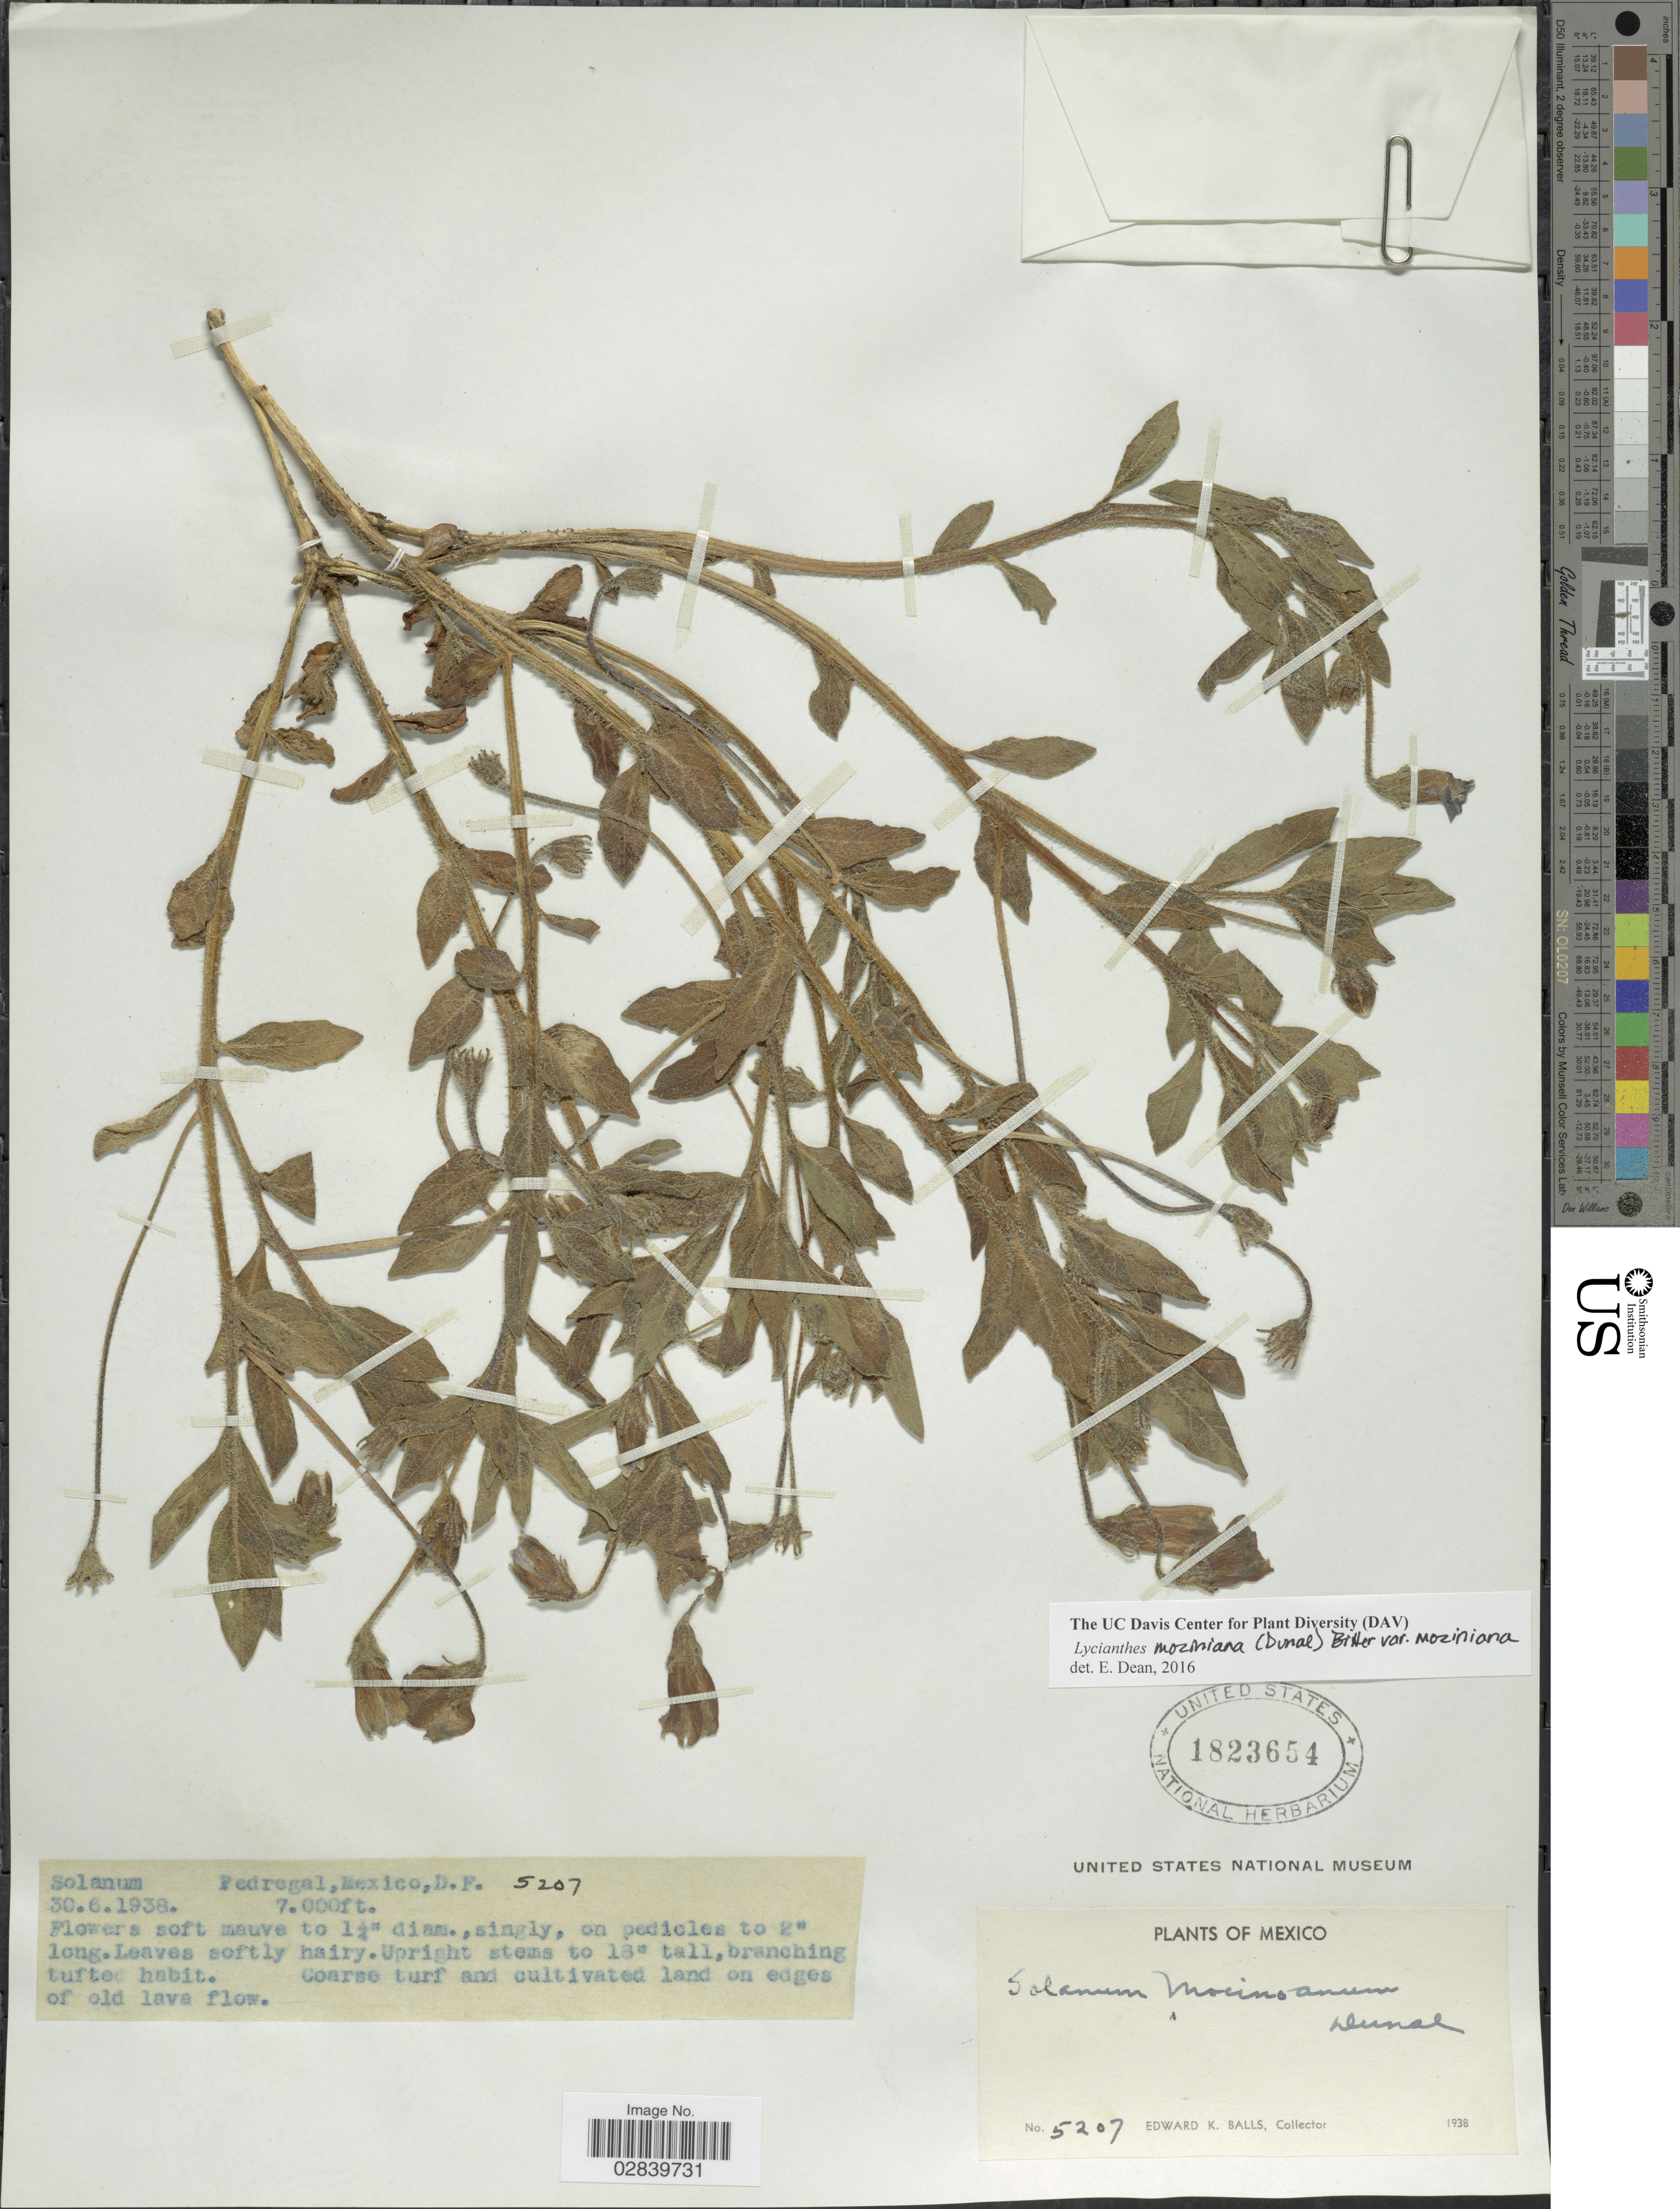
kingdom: Plantae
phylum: Tracheophyta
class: Magnoliopsida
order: Solanales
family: Solanaceae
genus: Lycianthes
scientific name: Lycianthes moziniana var. oaxacana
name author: E. Dean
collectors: E. K. Balls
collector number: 5207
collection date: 1938-06-30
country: Mexico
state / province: Distrito Federal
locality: Pedregal.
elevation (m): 2134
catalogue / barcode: US 1823654